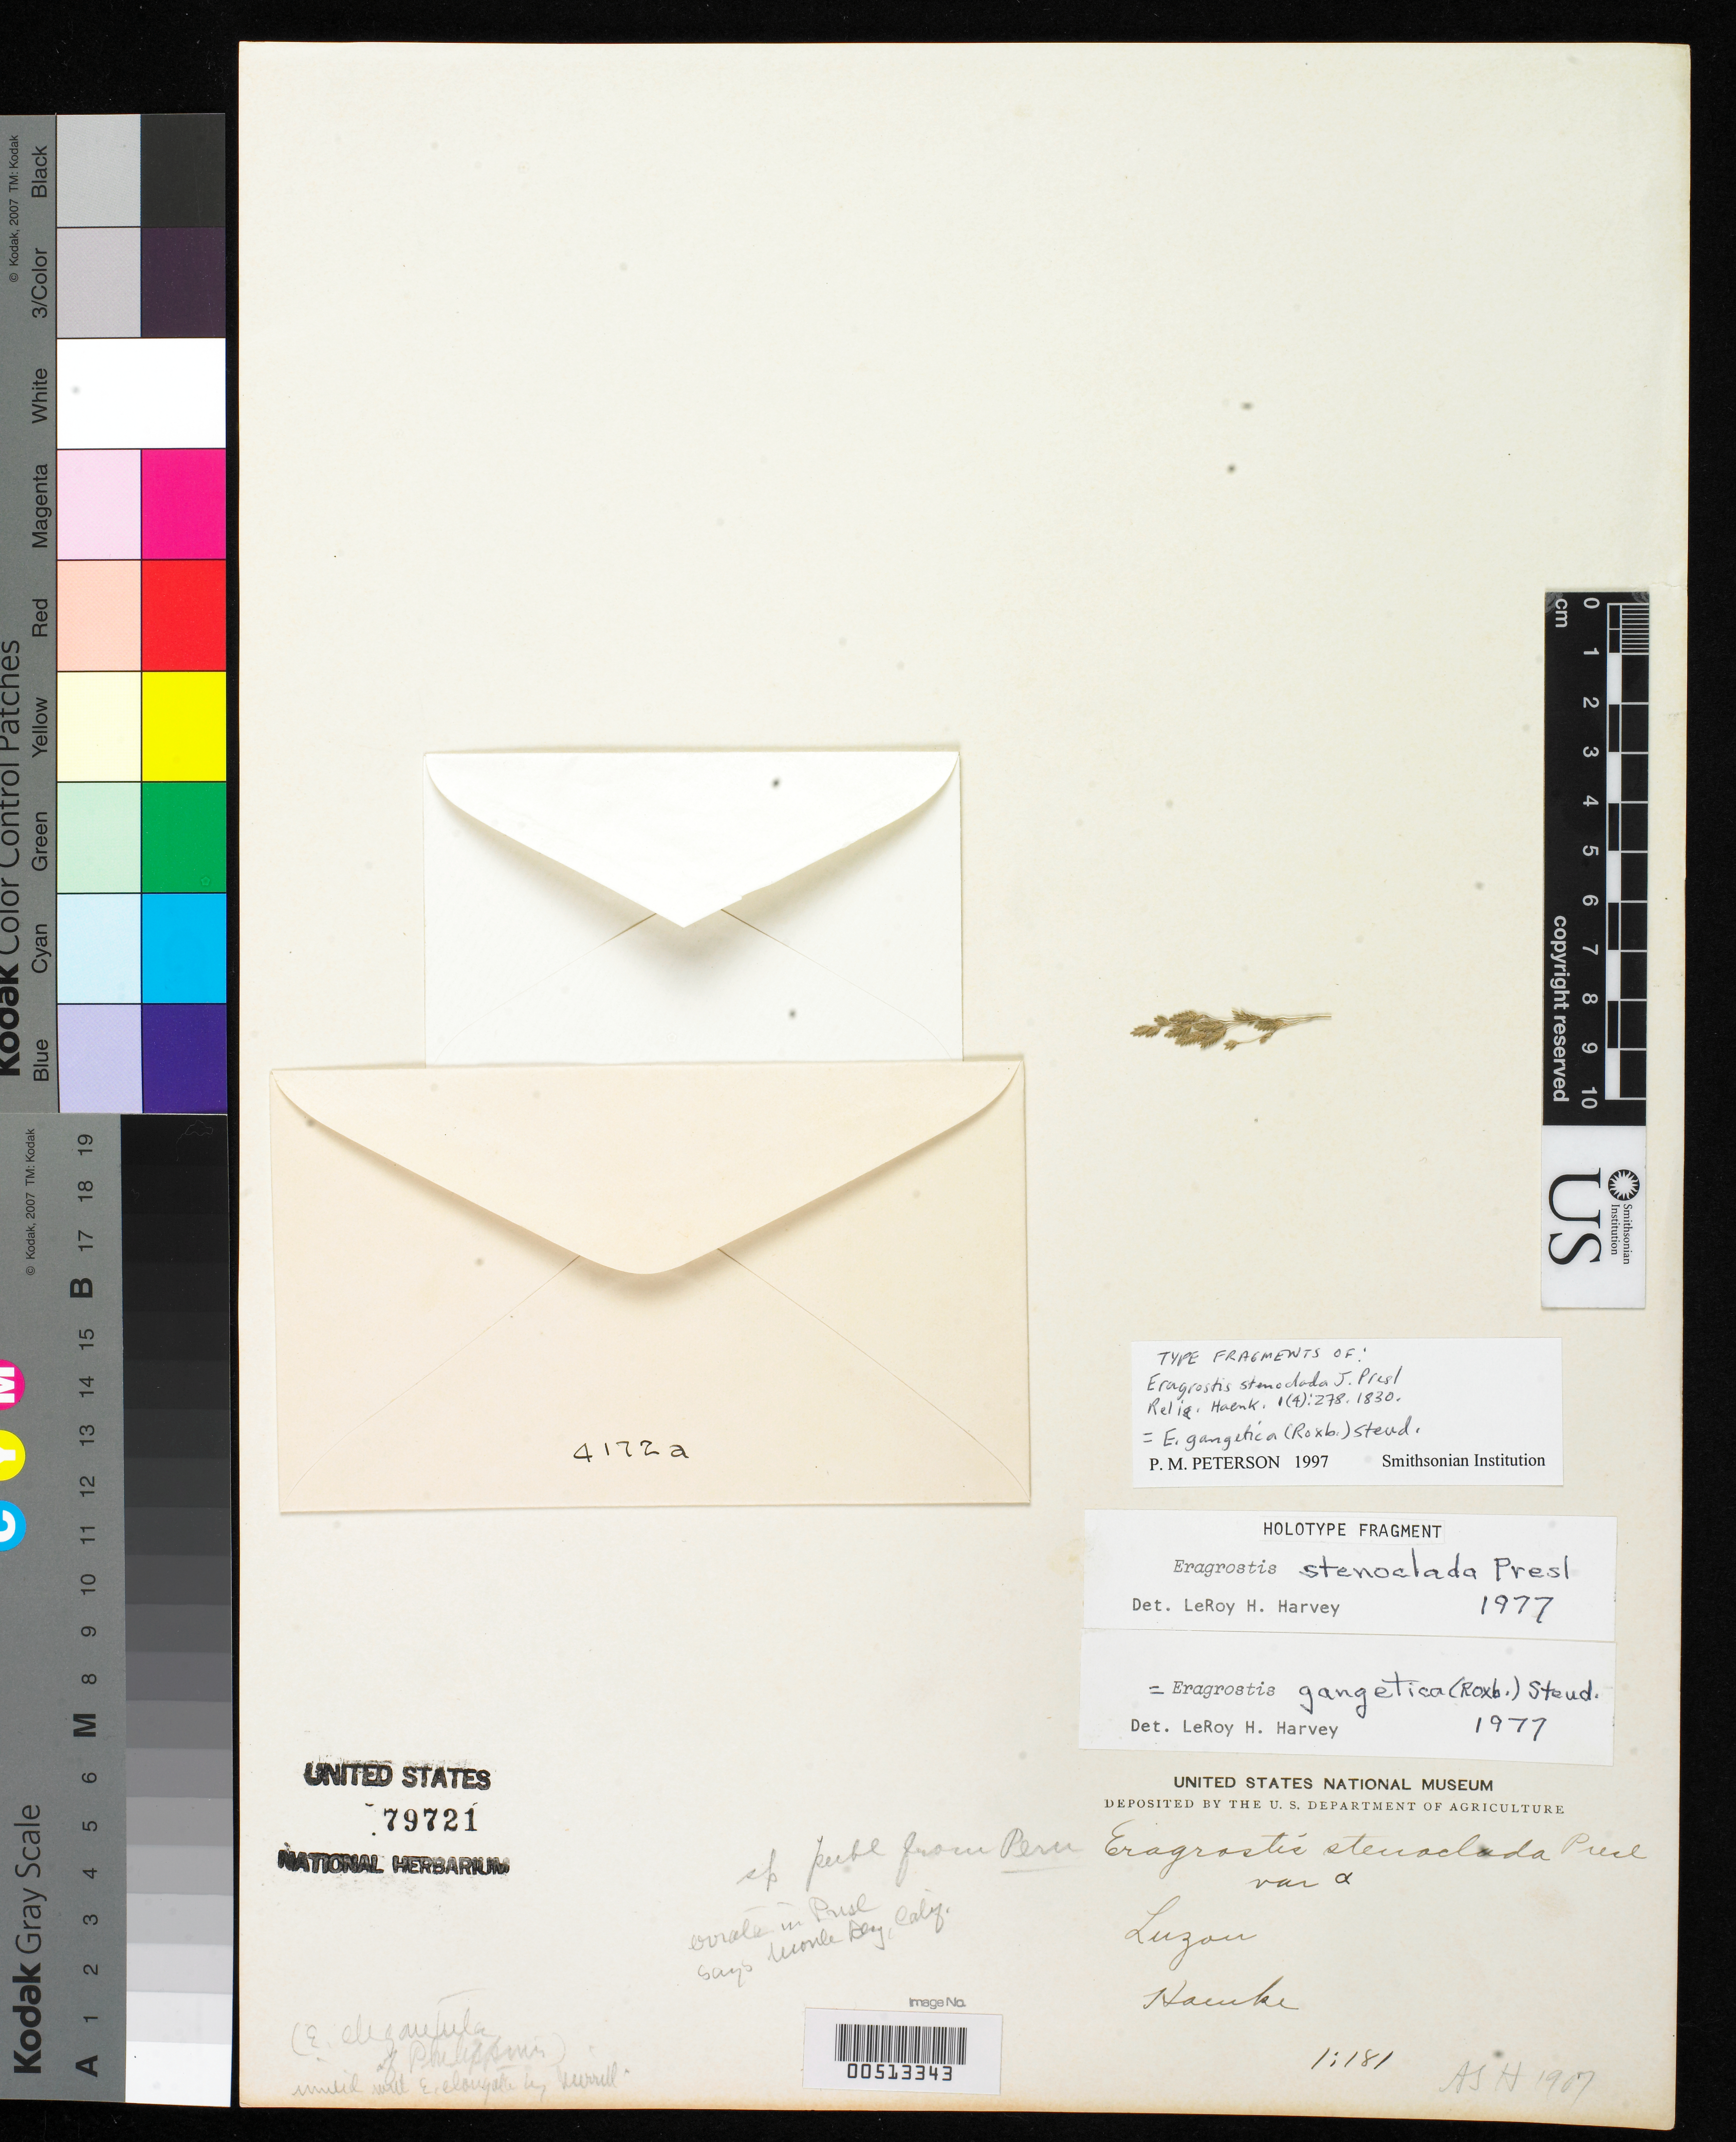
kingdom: Plantae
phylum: Tracheophyta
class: Liliopsida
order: Poales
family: Poaceae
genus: Eragrostis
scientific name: Eragrostis stenoclada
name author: J. Presl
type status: Type Fragment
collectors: T. P. X. Haenke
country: Philippines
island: Luzon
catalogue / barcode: US 79721